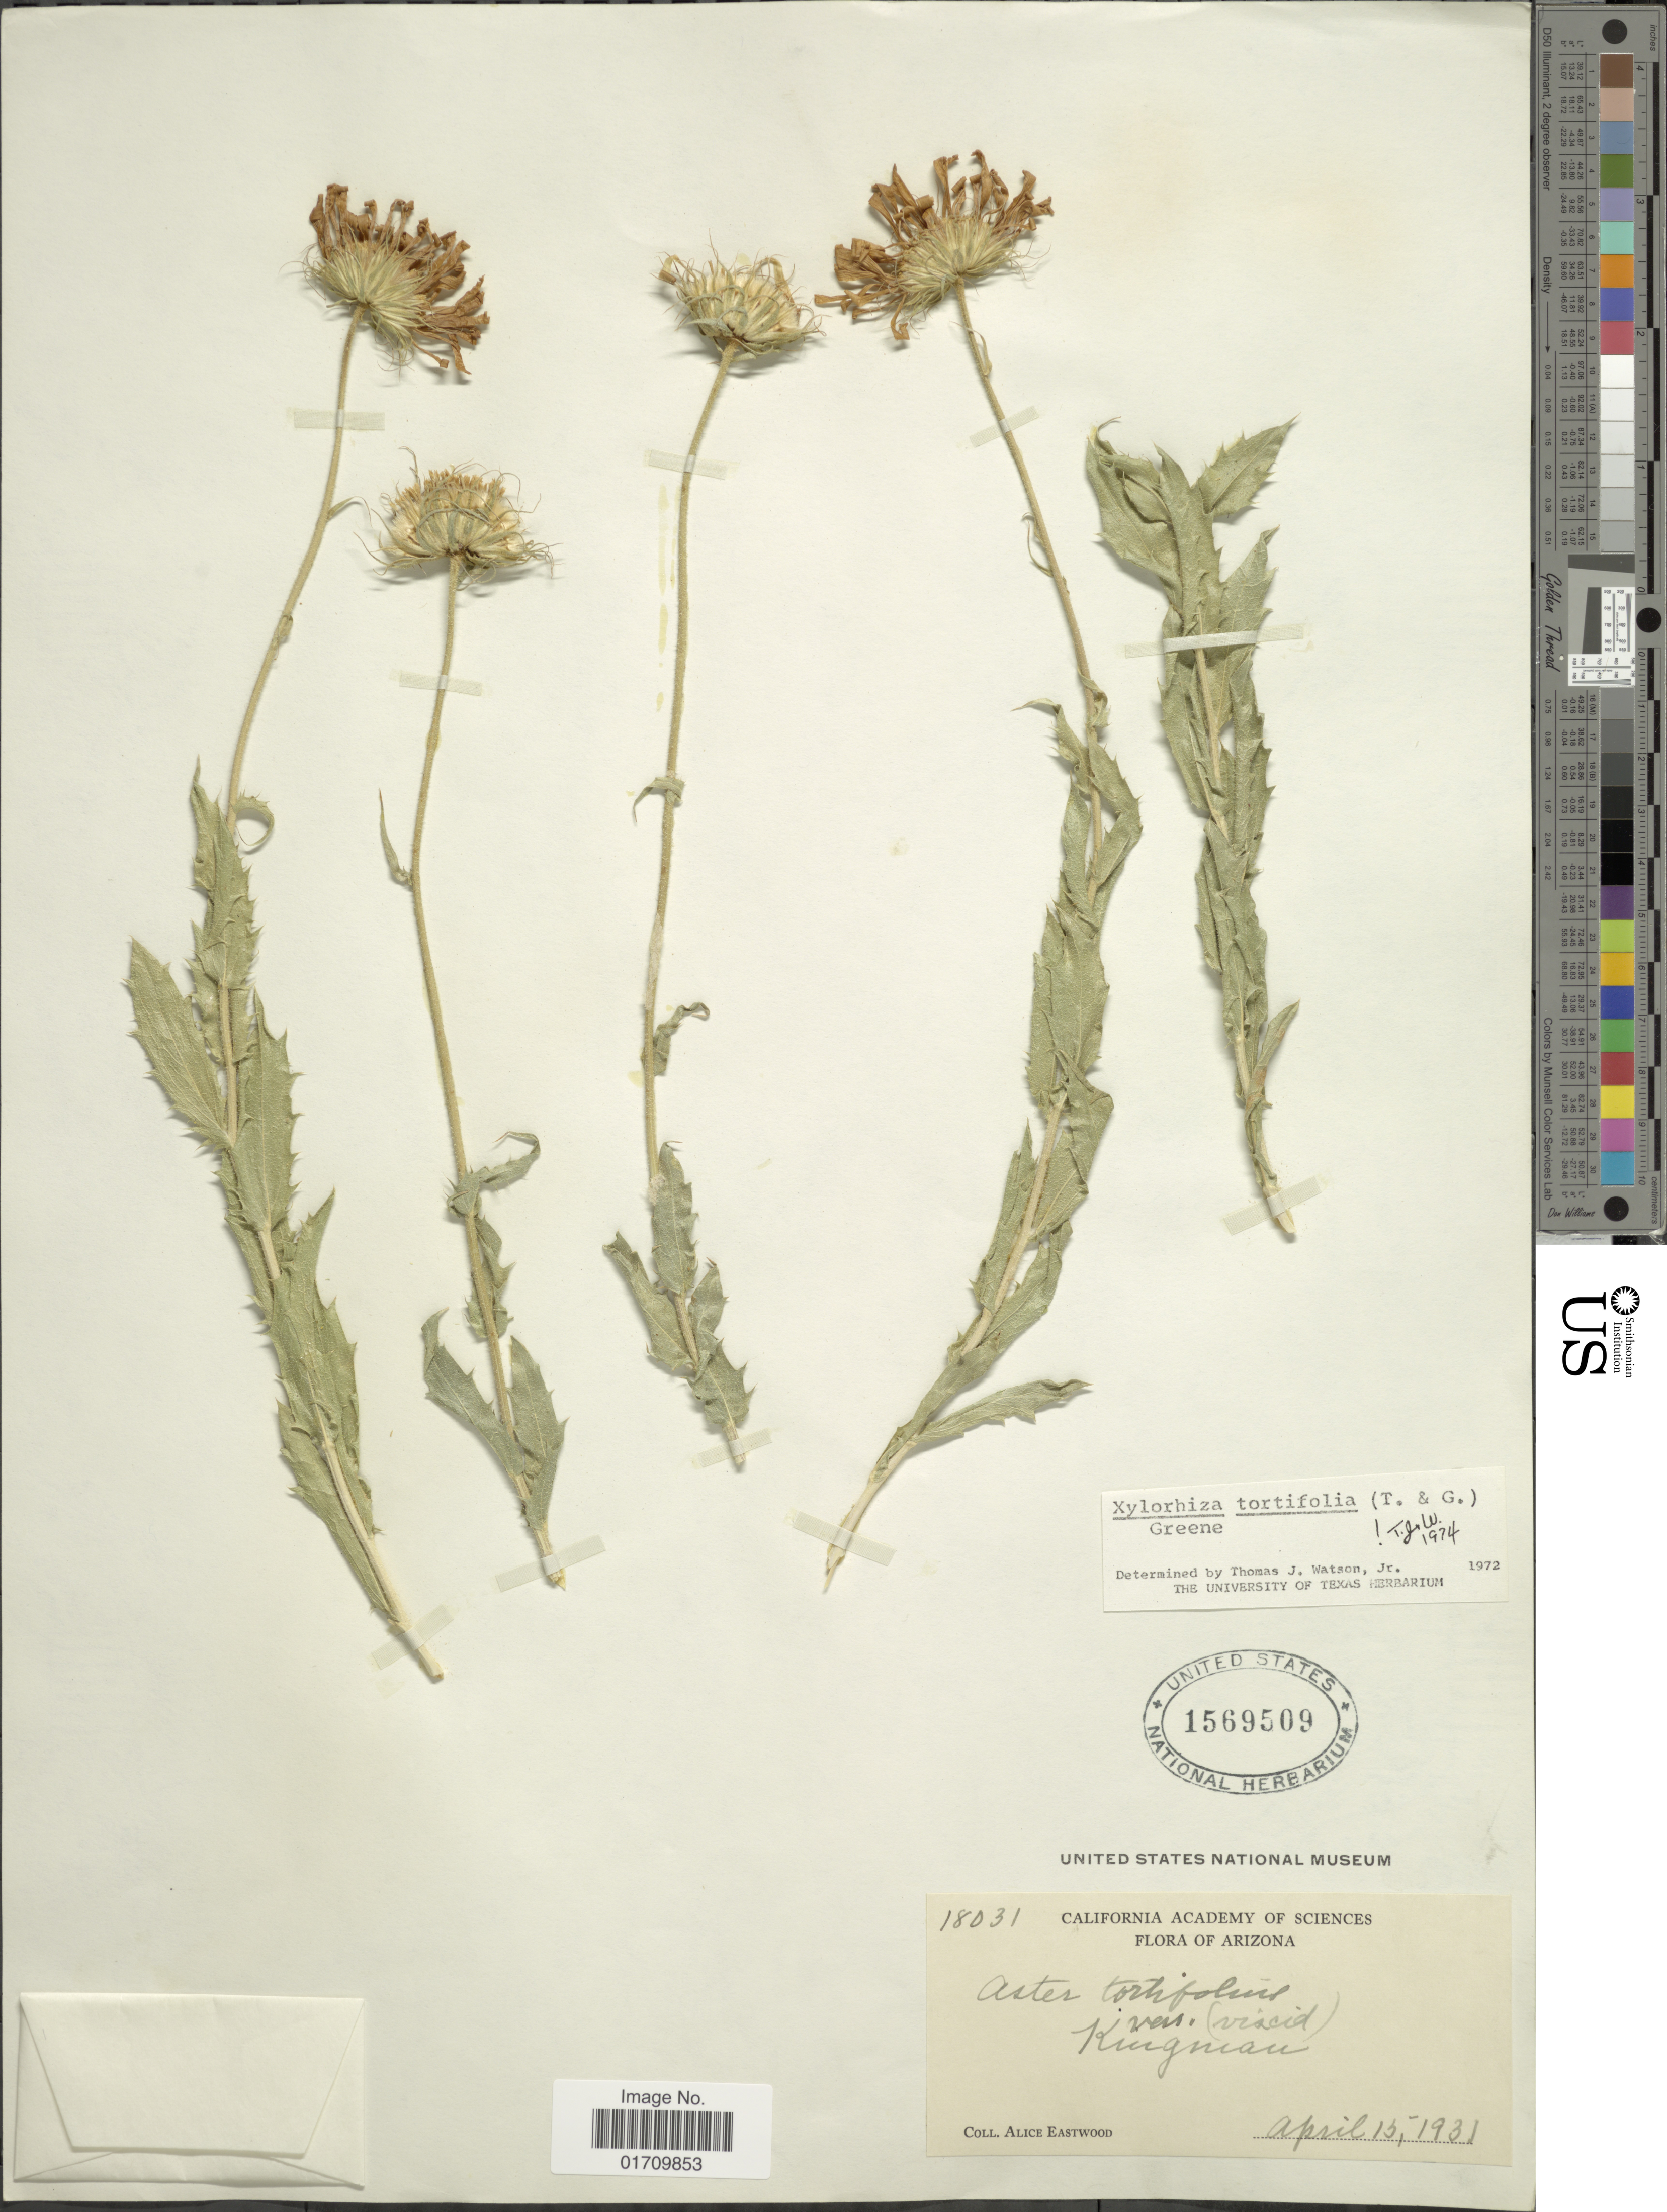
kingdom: Plantae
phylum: Tracheophyta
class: Magnoliopsida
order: Asterales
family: Asteraceae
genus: Xylorhiza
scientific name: Xylorhiza tortifolia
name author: (Torr. & A. Gray) Greene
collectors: A. Eastwood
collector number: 18031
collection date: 1931-04-15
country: United States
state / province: Arizona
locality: Kingman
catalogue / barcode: US 1569509